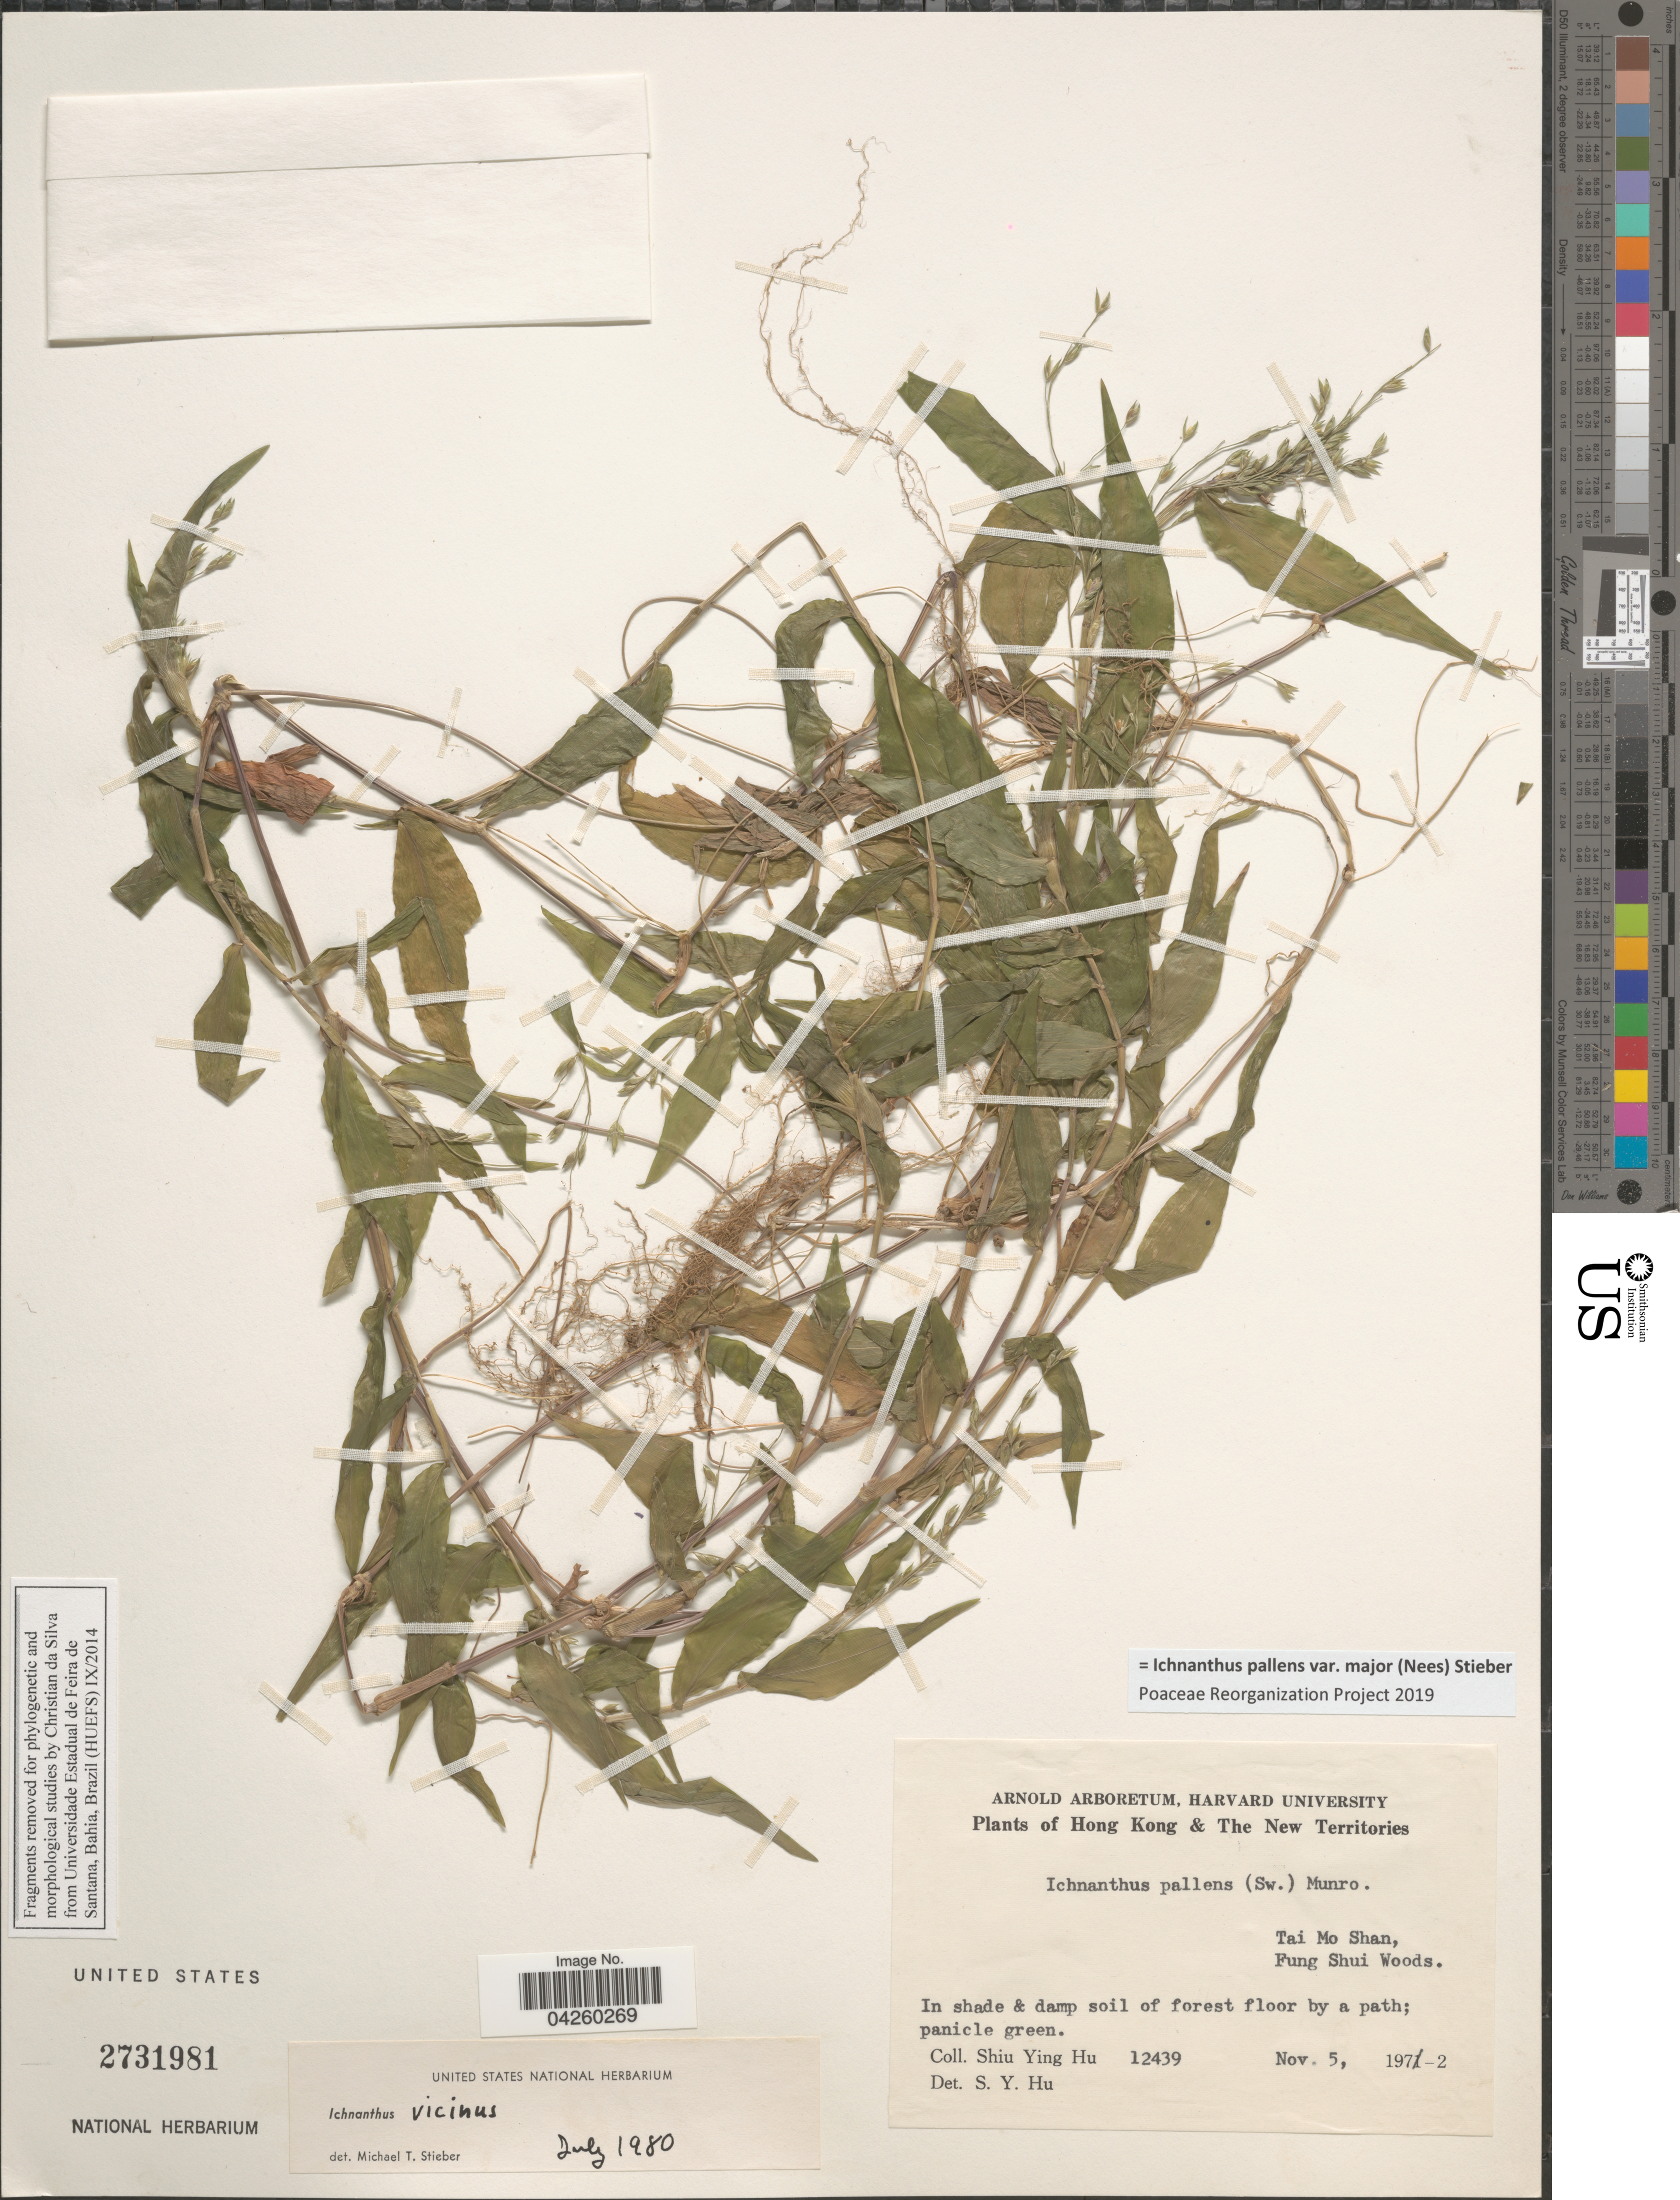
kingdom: Plantae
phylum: Tracheophyta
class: Liliopsida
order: Poales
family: Poaceae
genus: Ichnanthus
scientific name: Ichnanthus pallens var. major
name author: (Nees) Stieber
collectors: S. Y. Hu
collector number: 12439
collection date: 1972-11-05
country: China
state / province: Hong Kong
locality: Hong Kong & The New Territories. Tai Mo Shan, Fung Shui Woods.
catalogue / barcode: US 2731981